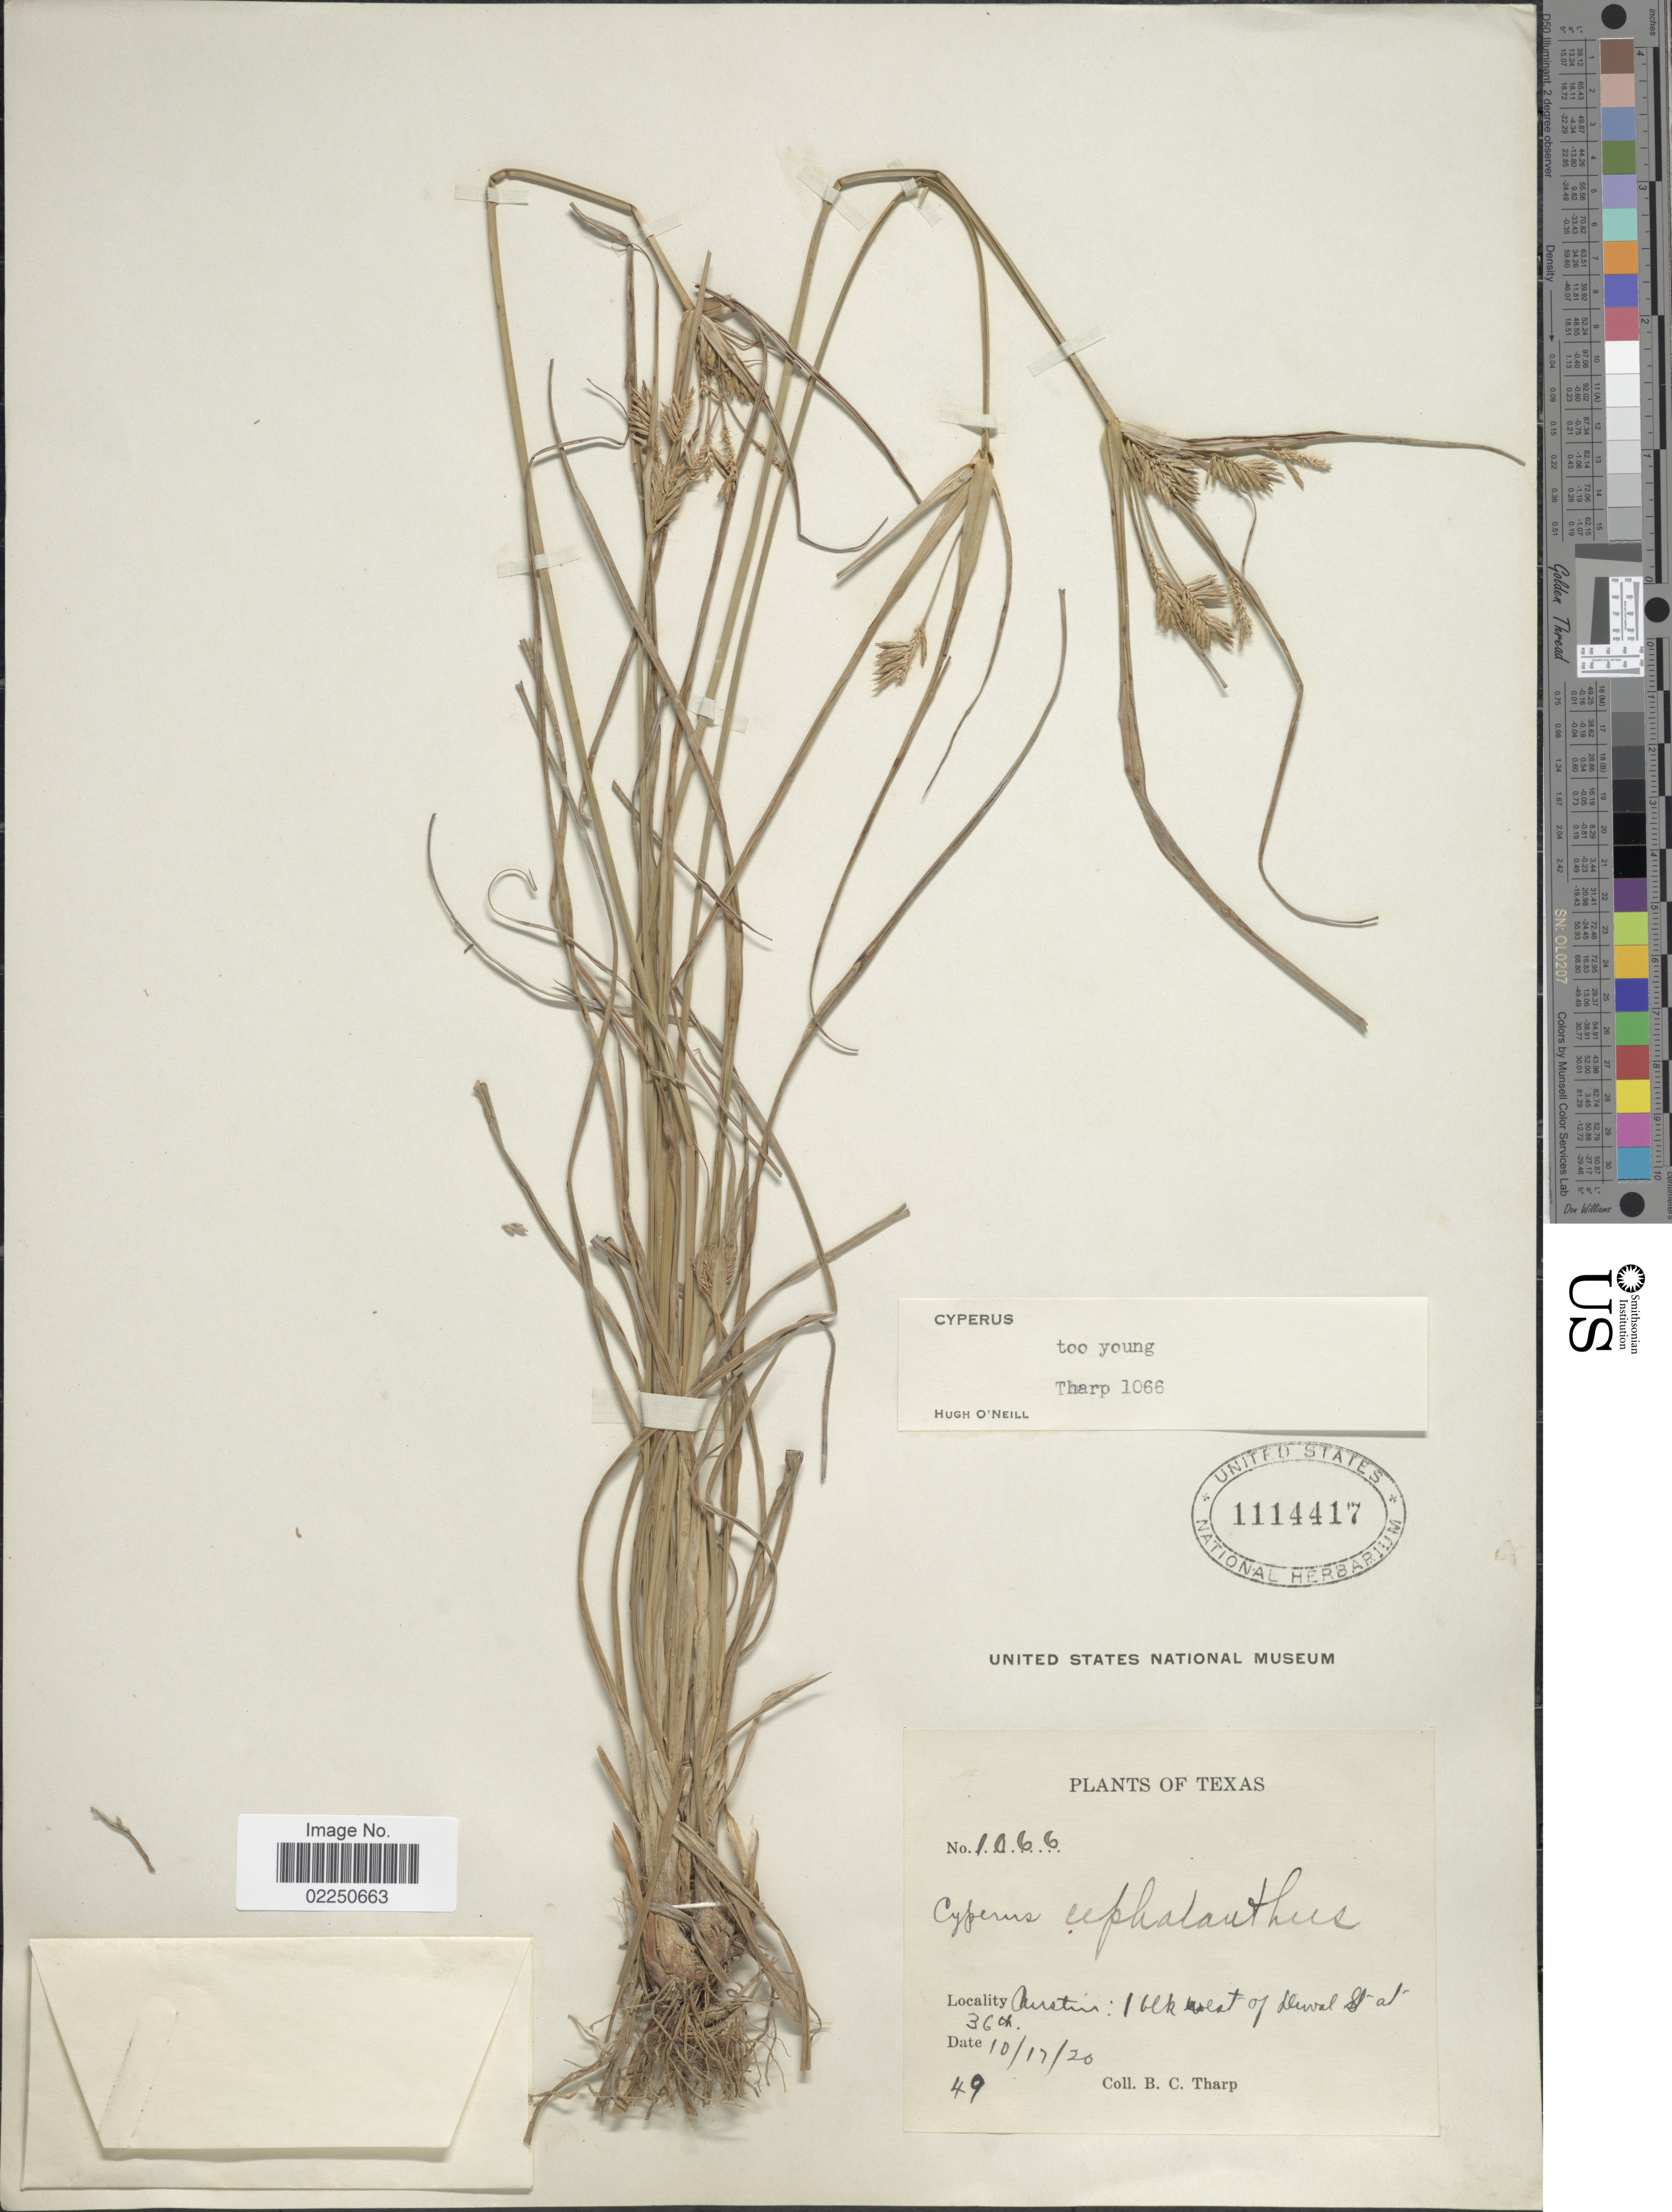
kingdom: Plantae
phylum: Tracheophyta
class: Liliopsida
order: Poales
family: Cyperaceae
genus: Cyperus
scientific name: Cyperus strigosus L.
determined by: O'Neill, Hugh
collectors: B. C. Tharp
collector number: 1066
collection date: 1920-10-17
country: United States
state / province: Texas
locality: Austin: 1 blk west of Duval St at 36th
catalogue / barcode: US 1114417